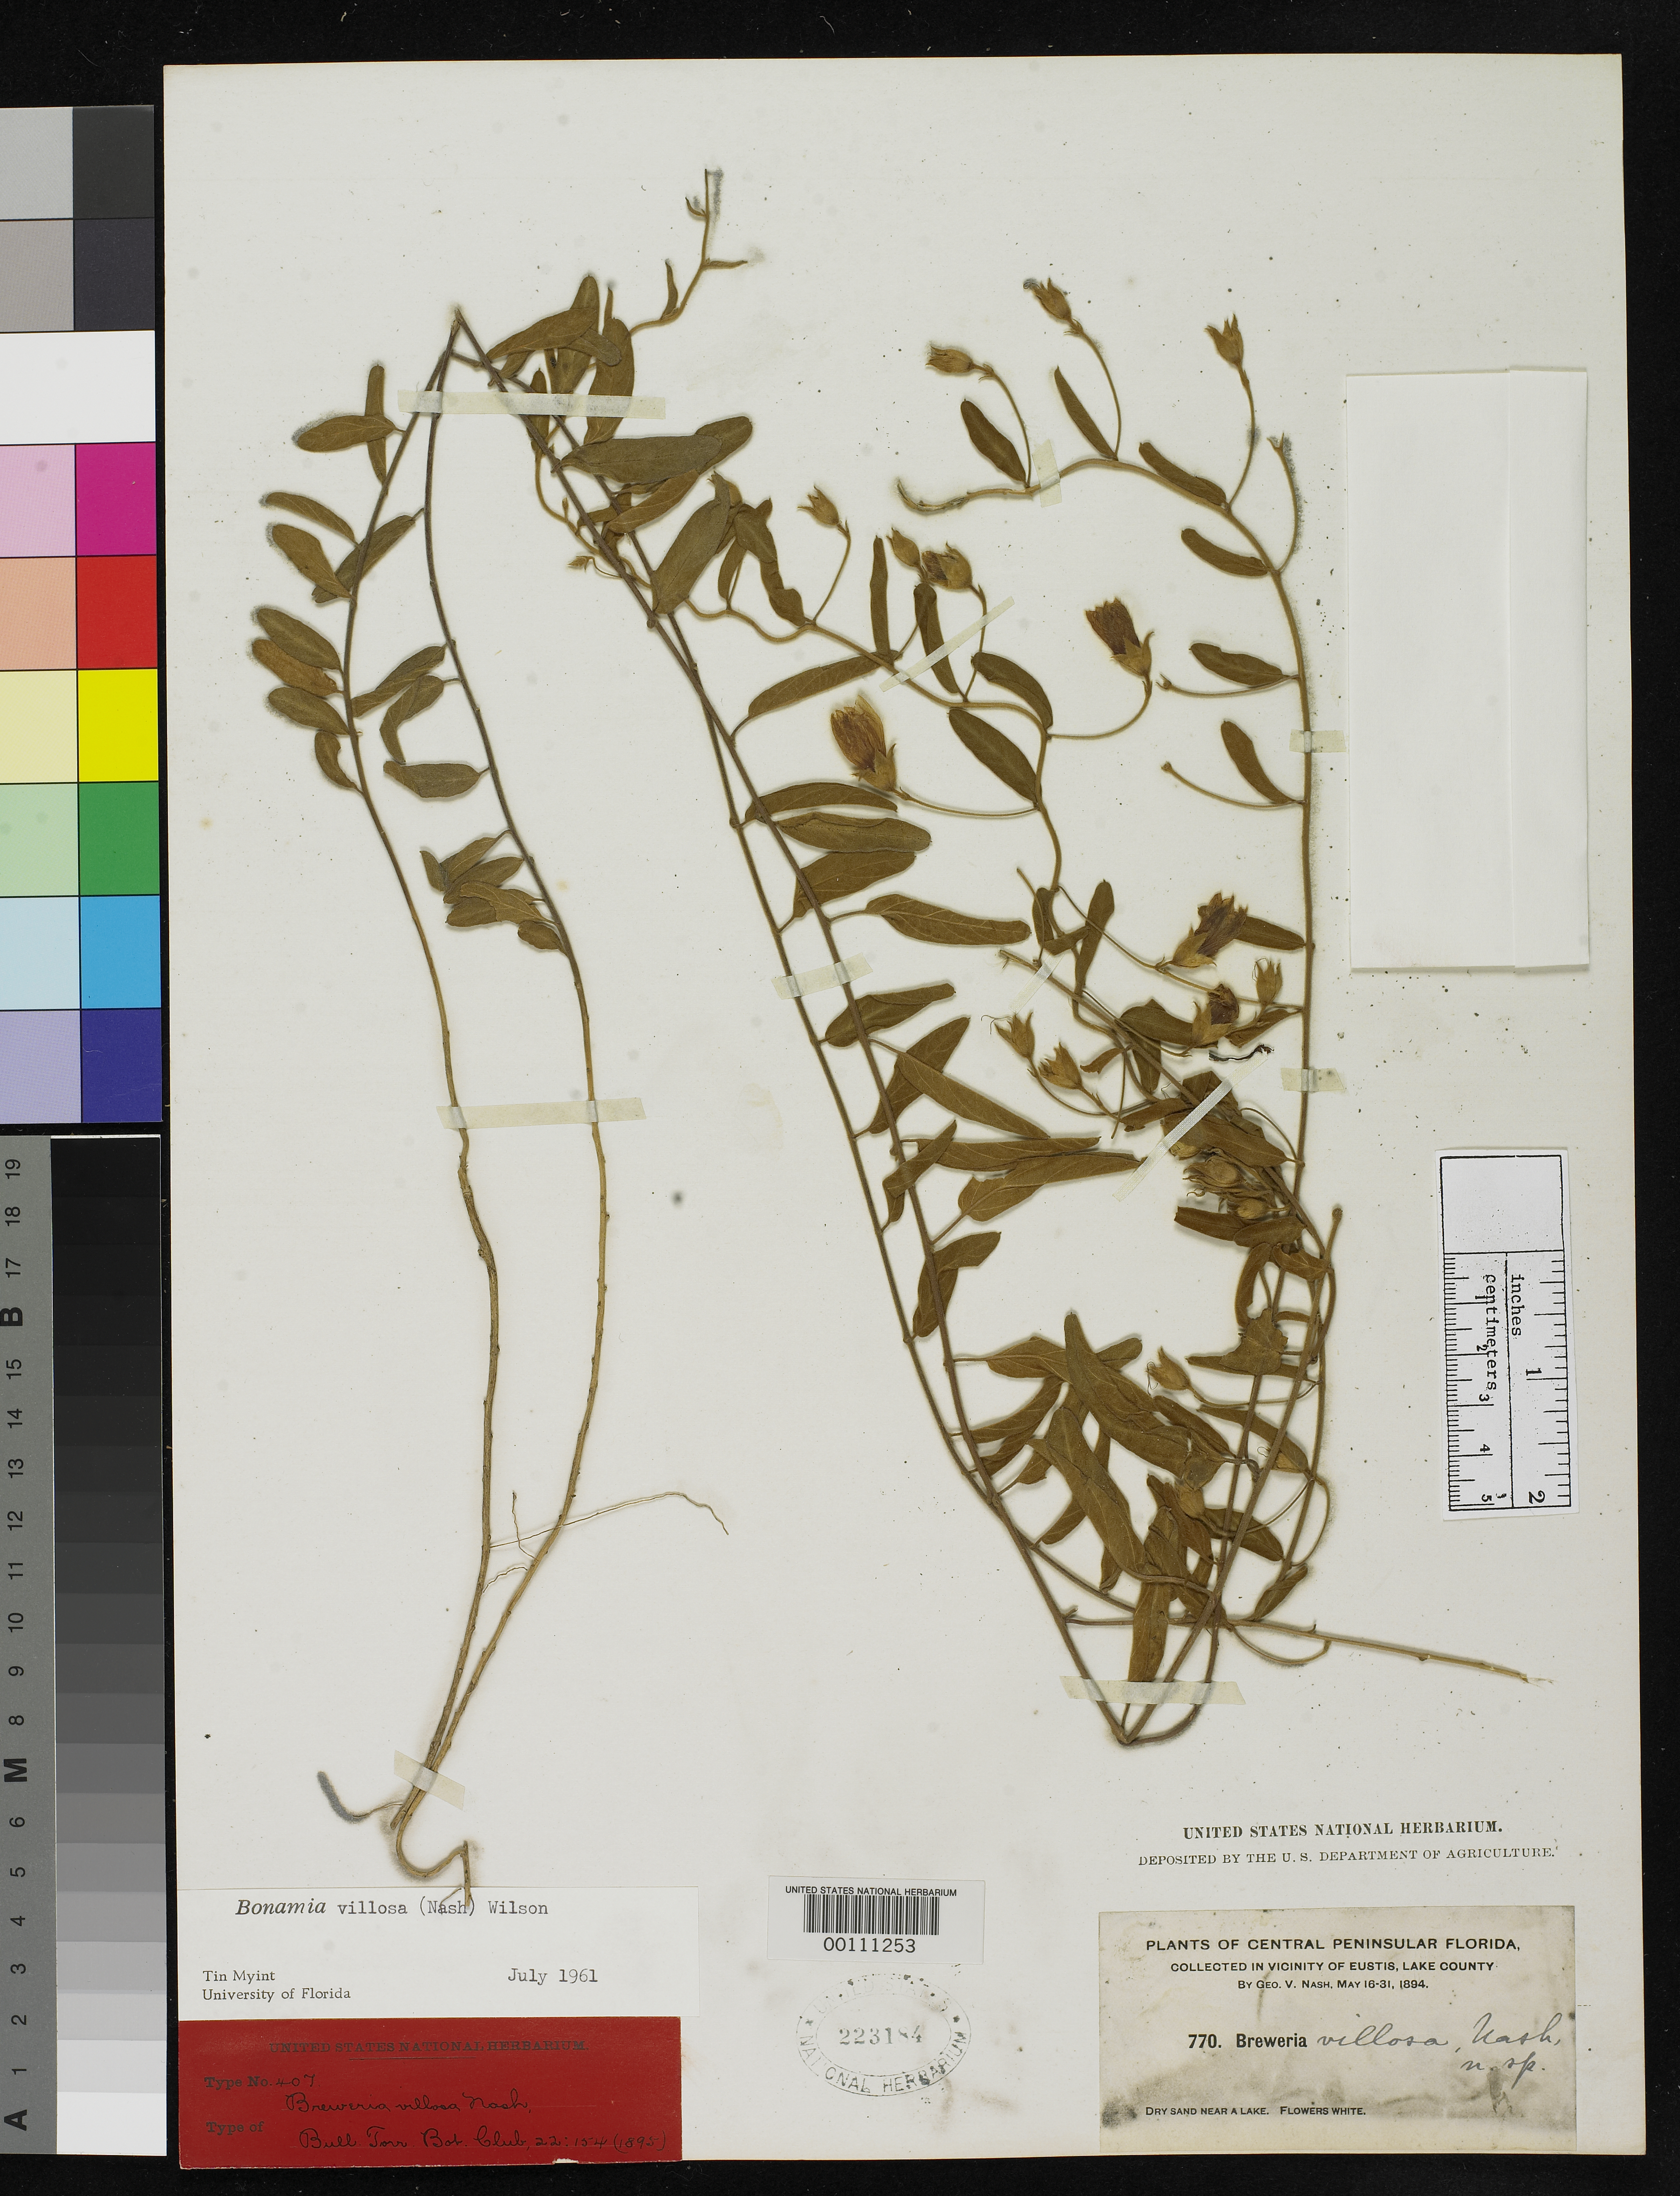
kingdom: Plantae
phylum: Tracheophyta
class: Magnoliopsida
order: Solanales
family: Convolvulaceae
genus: Breweria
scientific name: Breweria villosa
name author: Nash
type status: Isotype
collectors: G. V. Nash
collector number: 770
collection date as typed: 16 May 1894 to 31 May 1894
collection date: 1894-05-16/1894-05-31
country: United States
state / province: Florida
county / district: Lake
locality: Eustis.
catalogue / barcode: US 223184